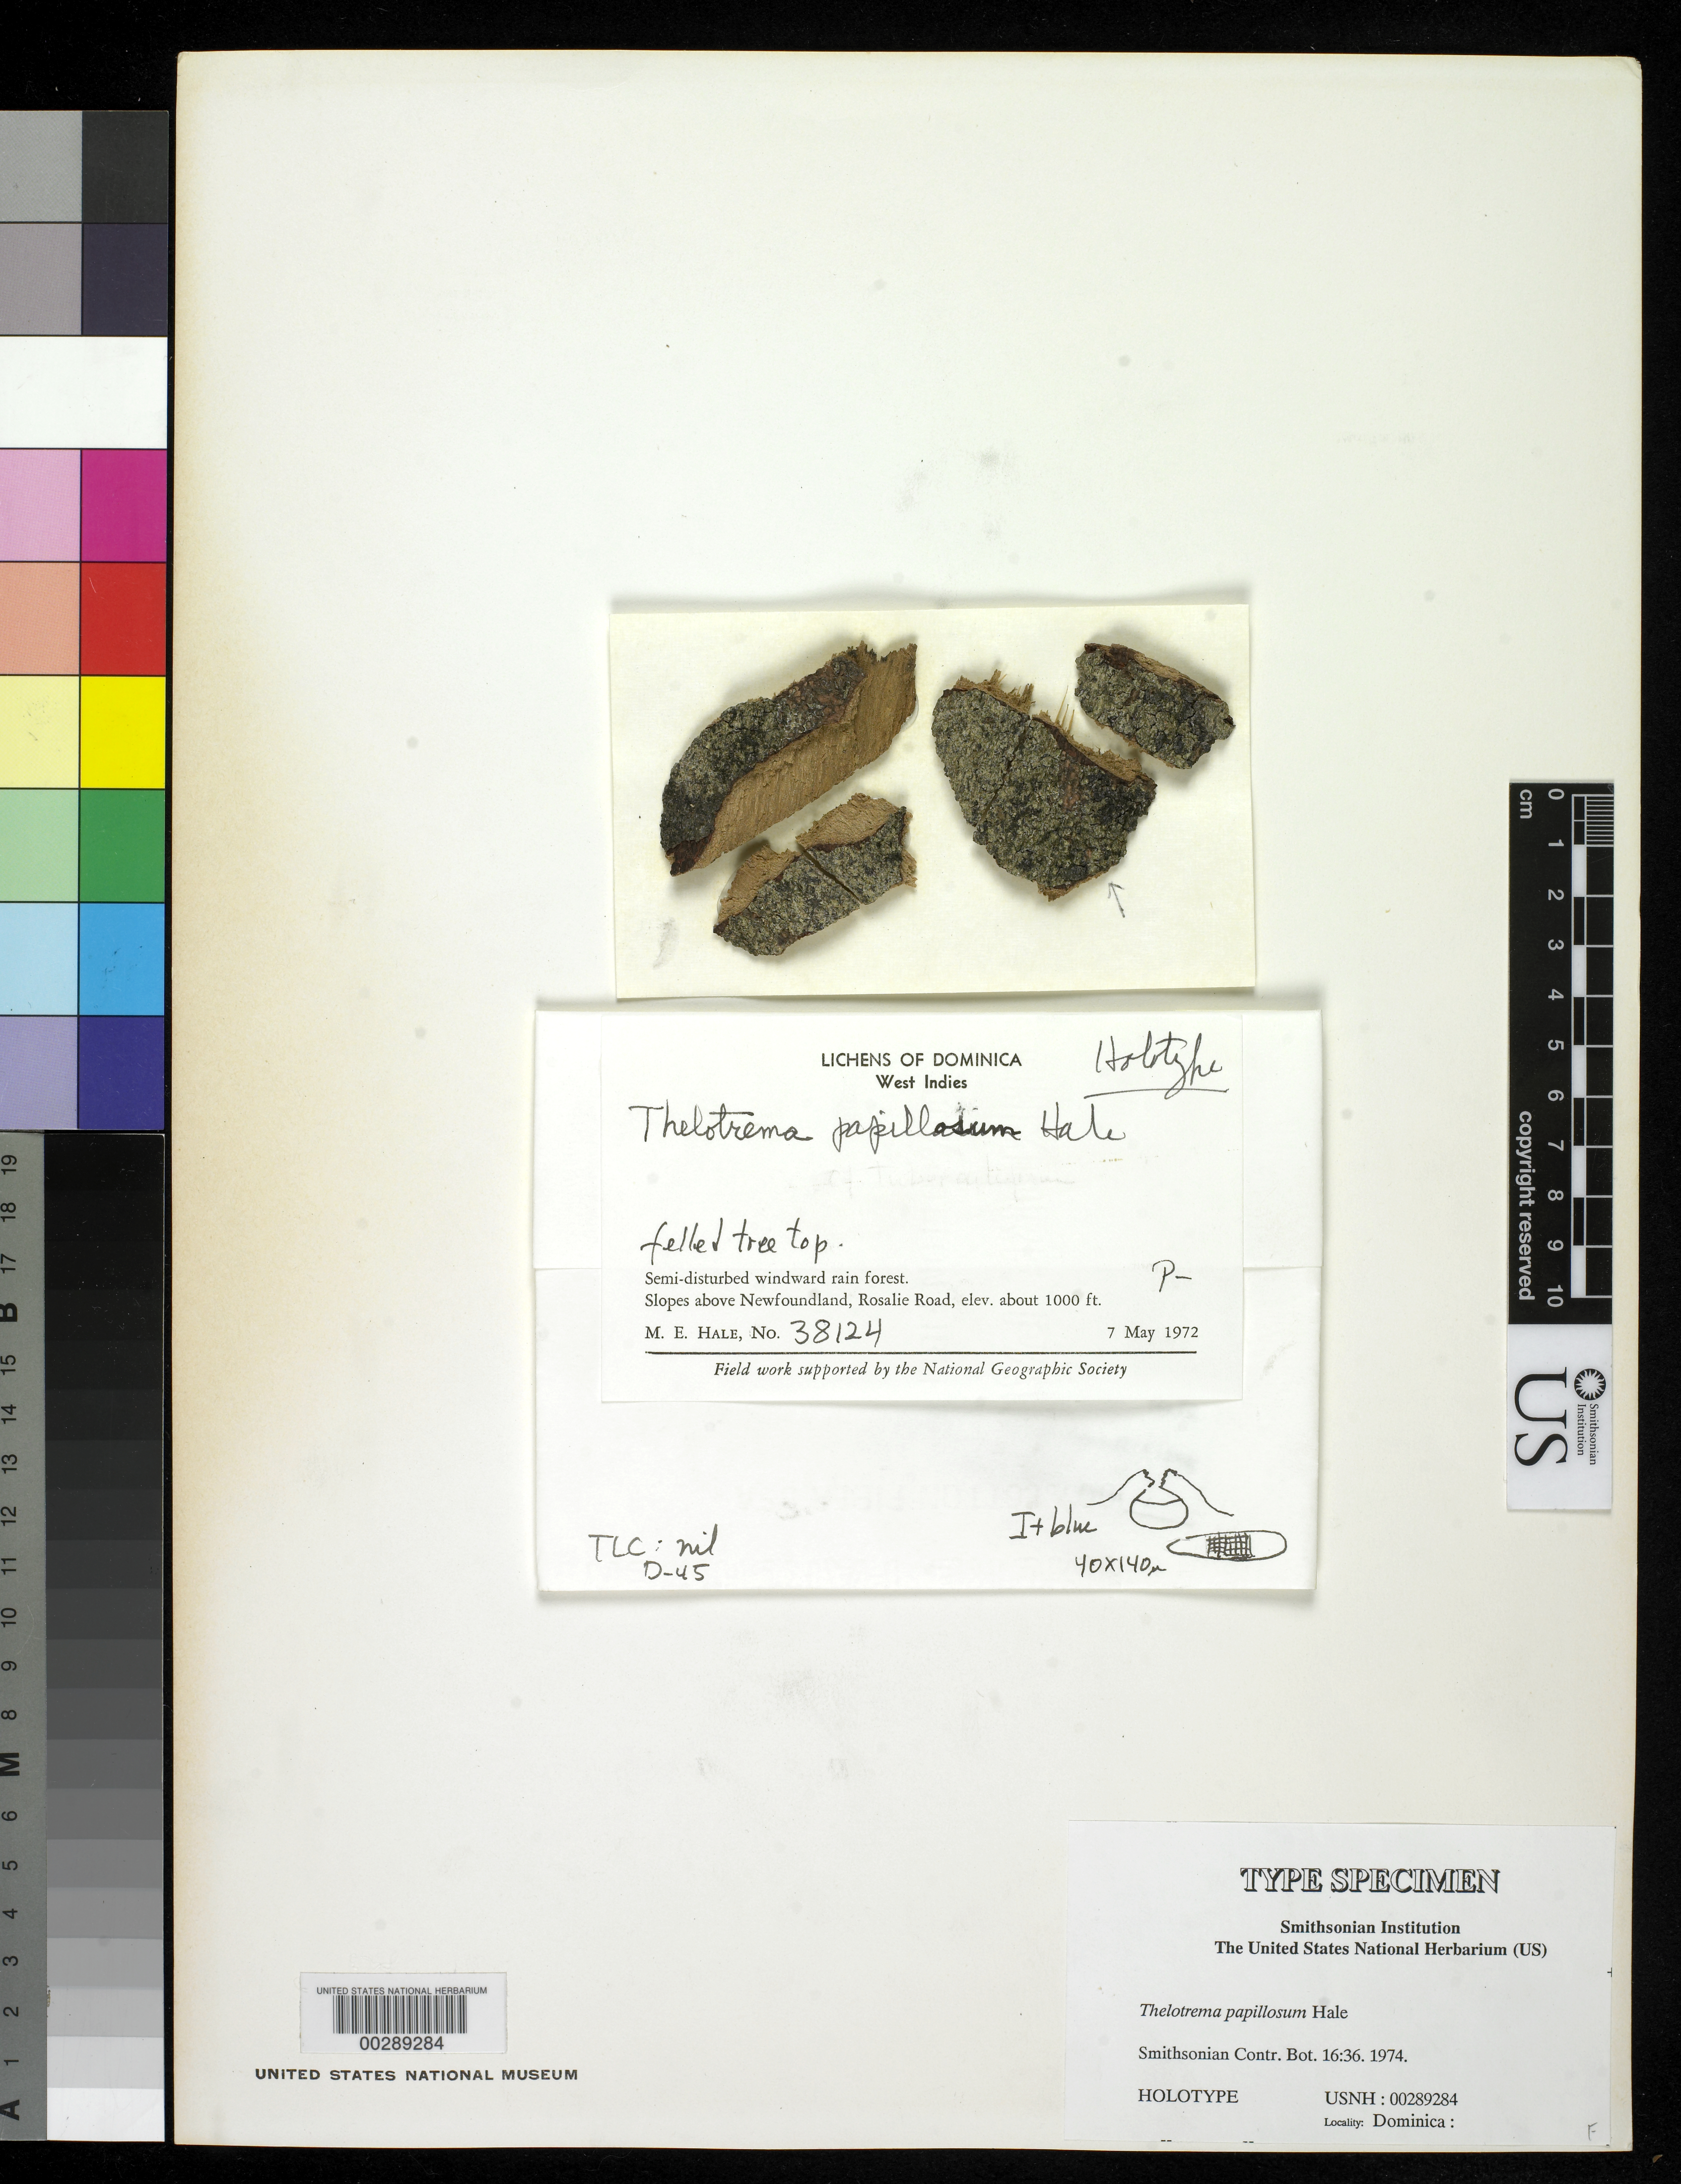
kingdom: Fungi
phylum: Ascomycota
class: Lecanoromycetes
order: Ostropales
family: Graphidaceae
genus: Thelotrema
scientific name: Thelotrema papillosum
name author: Hale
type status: Holotype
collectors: M. Hale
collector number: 38124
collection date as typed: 07 May 1972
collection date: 1972-05-07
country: Dominica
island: Dominica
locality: Slopes above Newfoundland, Rosalic Road, rain forest.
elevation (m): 305